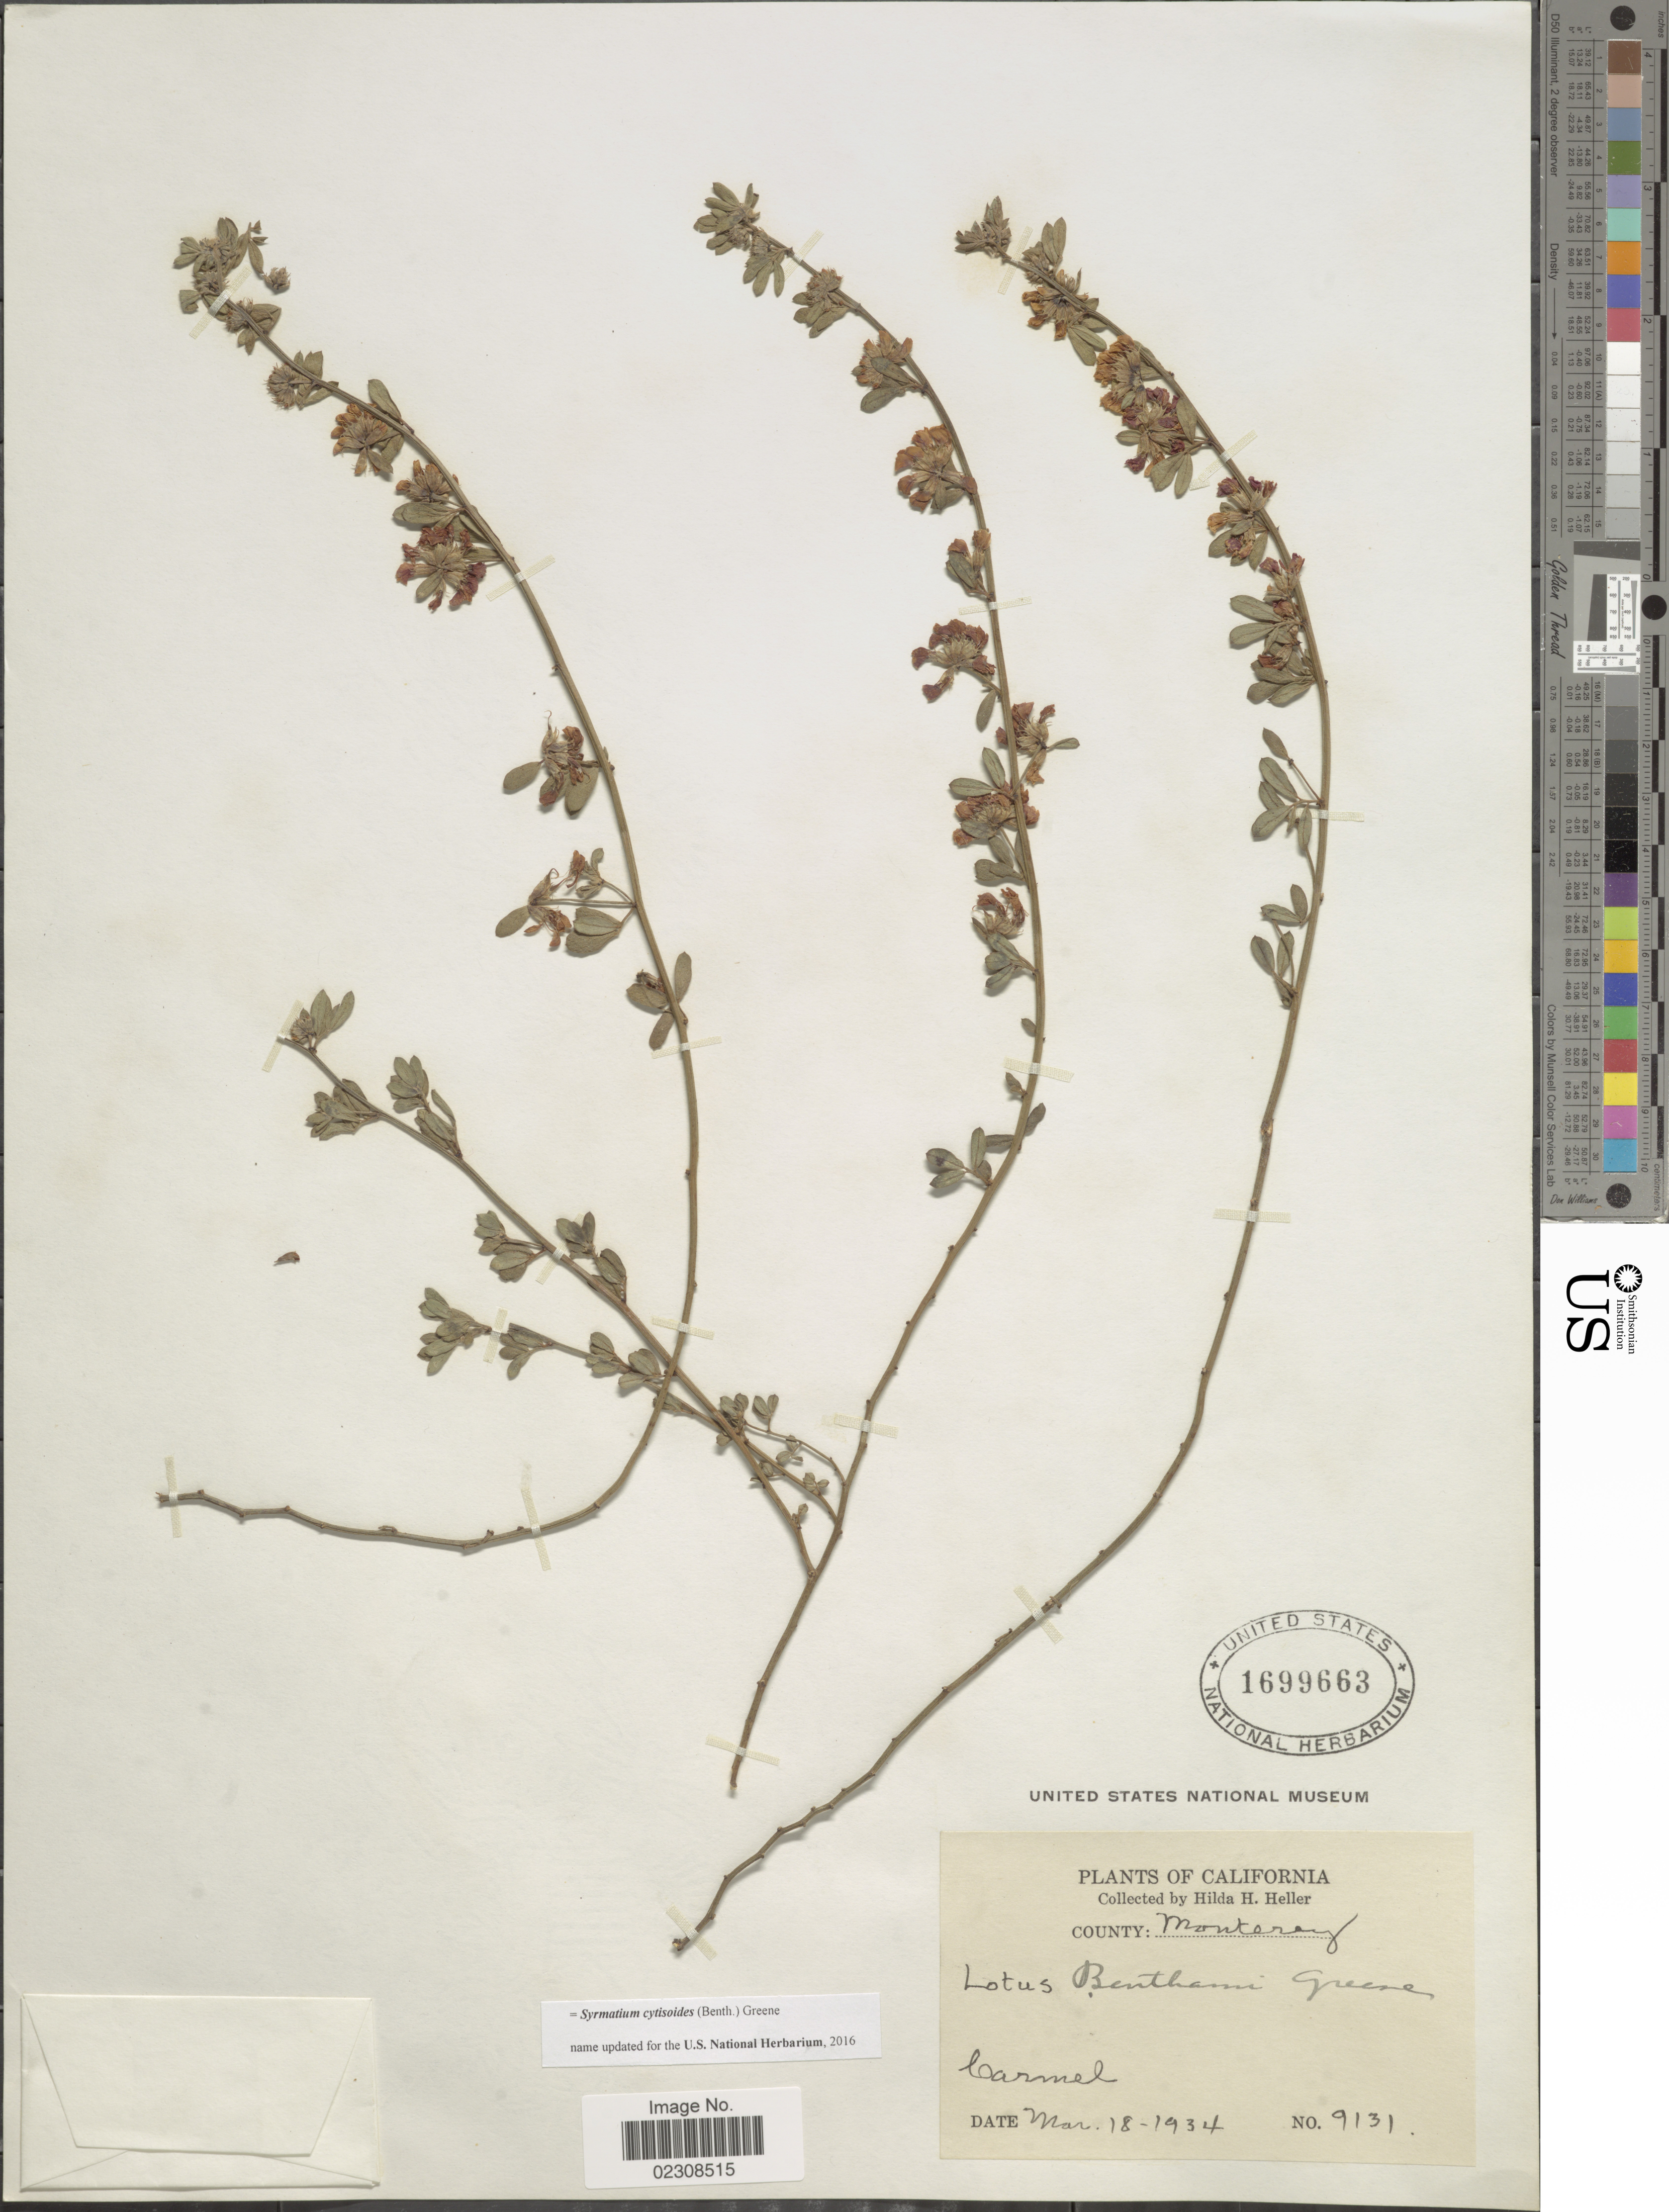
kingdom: Plantae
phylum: Tracheophyta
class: Magnoliopsida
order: Fabales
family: Fabaceae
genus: Syrmatium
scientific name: Syrmatium cytisoides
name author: (Benth.) Greene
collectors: H. H. Heller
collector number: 9131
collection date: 1934-03-18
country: United States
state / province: California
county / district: Monterey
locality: Monterey, carmel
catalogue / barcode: US 1699663